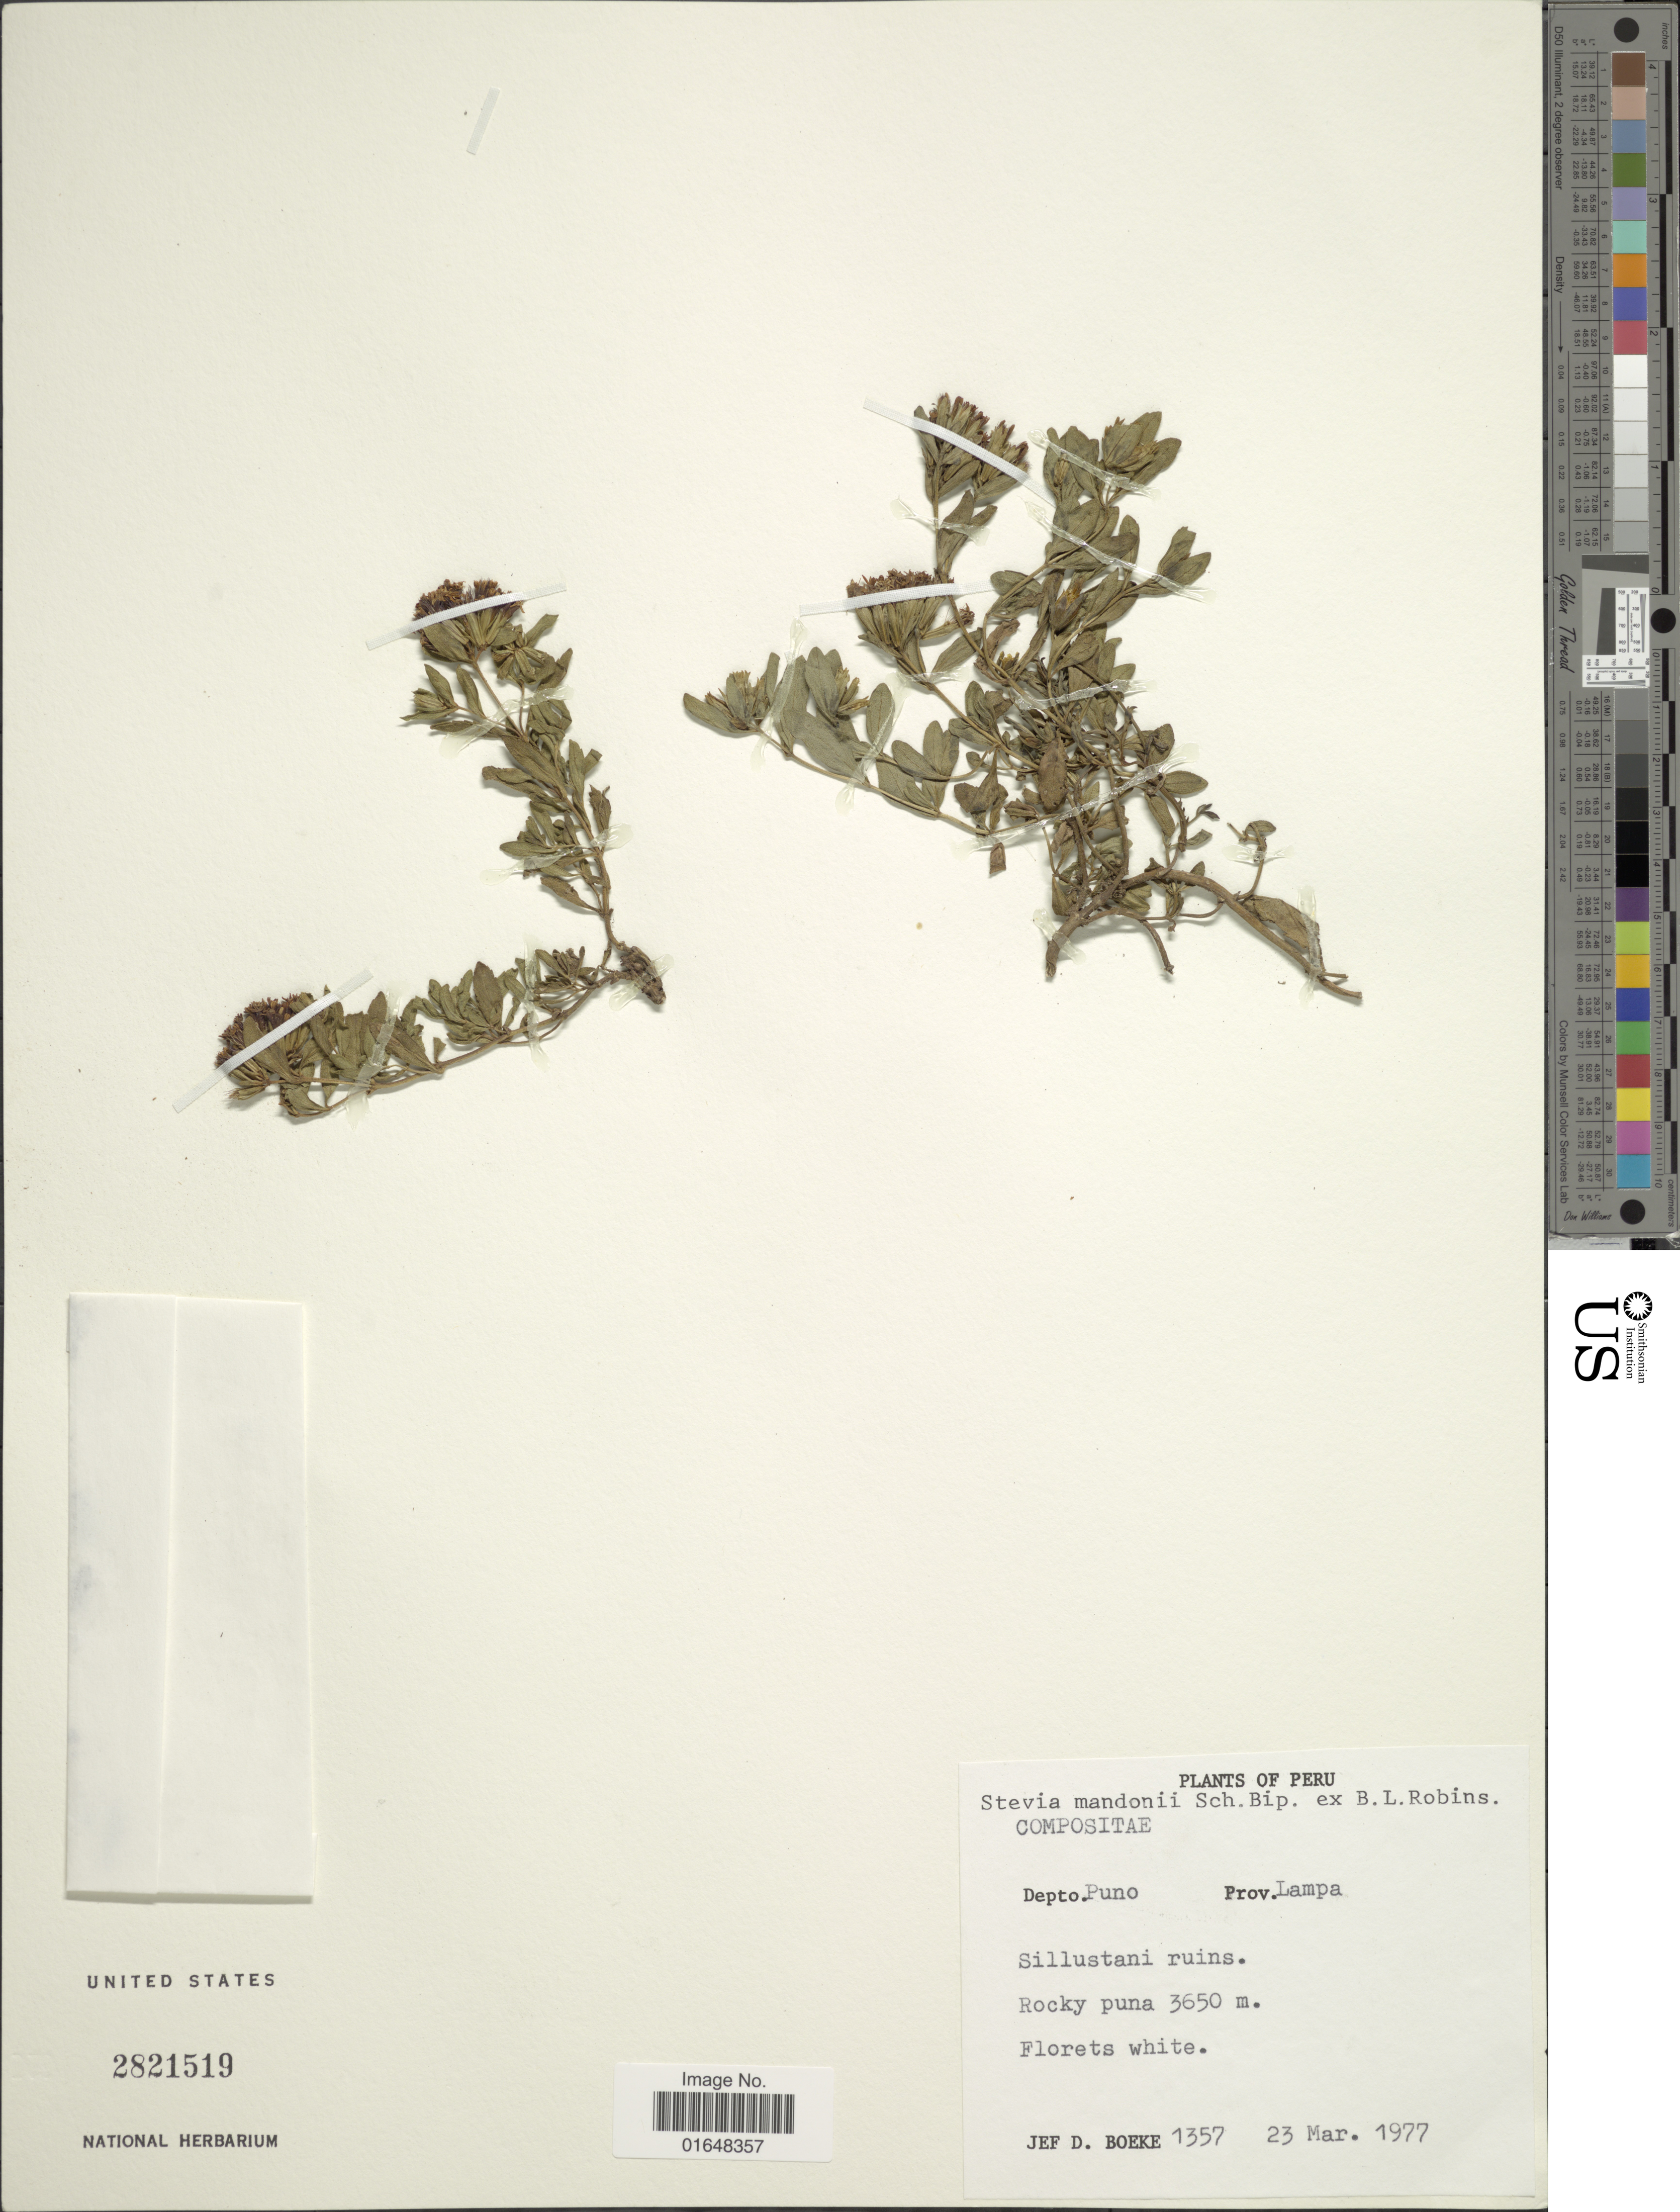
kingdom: Plantae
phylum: Tracheophyta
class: Magnoliopsida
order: Asterales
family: Asteraceae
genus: Stevia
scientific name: Stevia mandonii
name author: Sch. Bip.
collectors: J. D. Boeke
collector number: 1357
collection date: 1977-03-23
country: Peru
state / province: Puno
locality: Depto. Puno. Prov. Lampa. Sillustani ruins.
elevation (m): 3650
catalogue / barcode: US 2821519